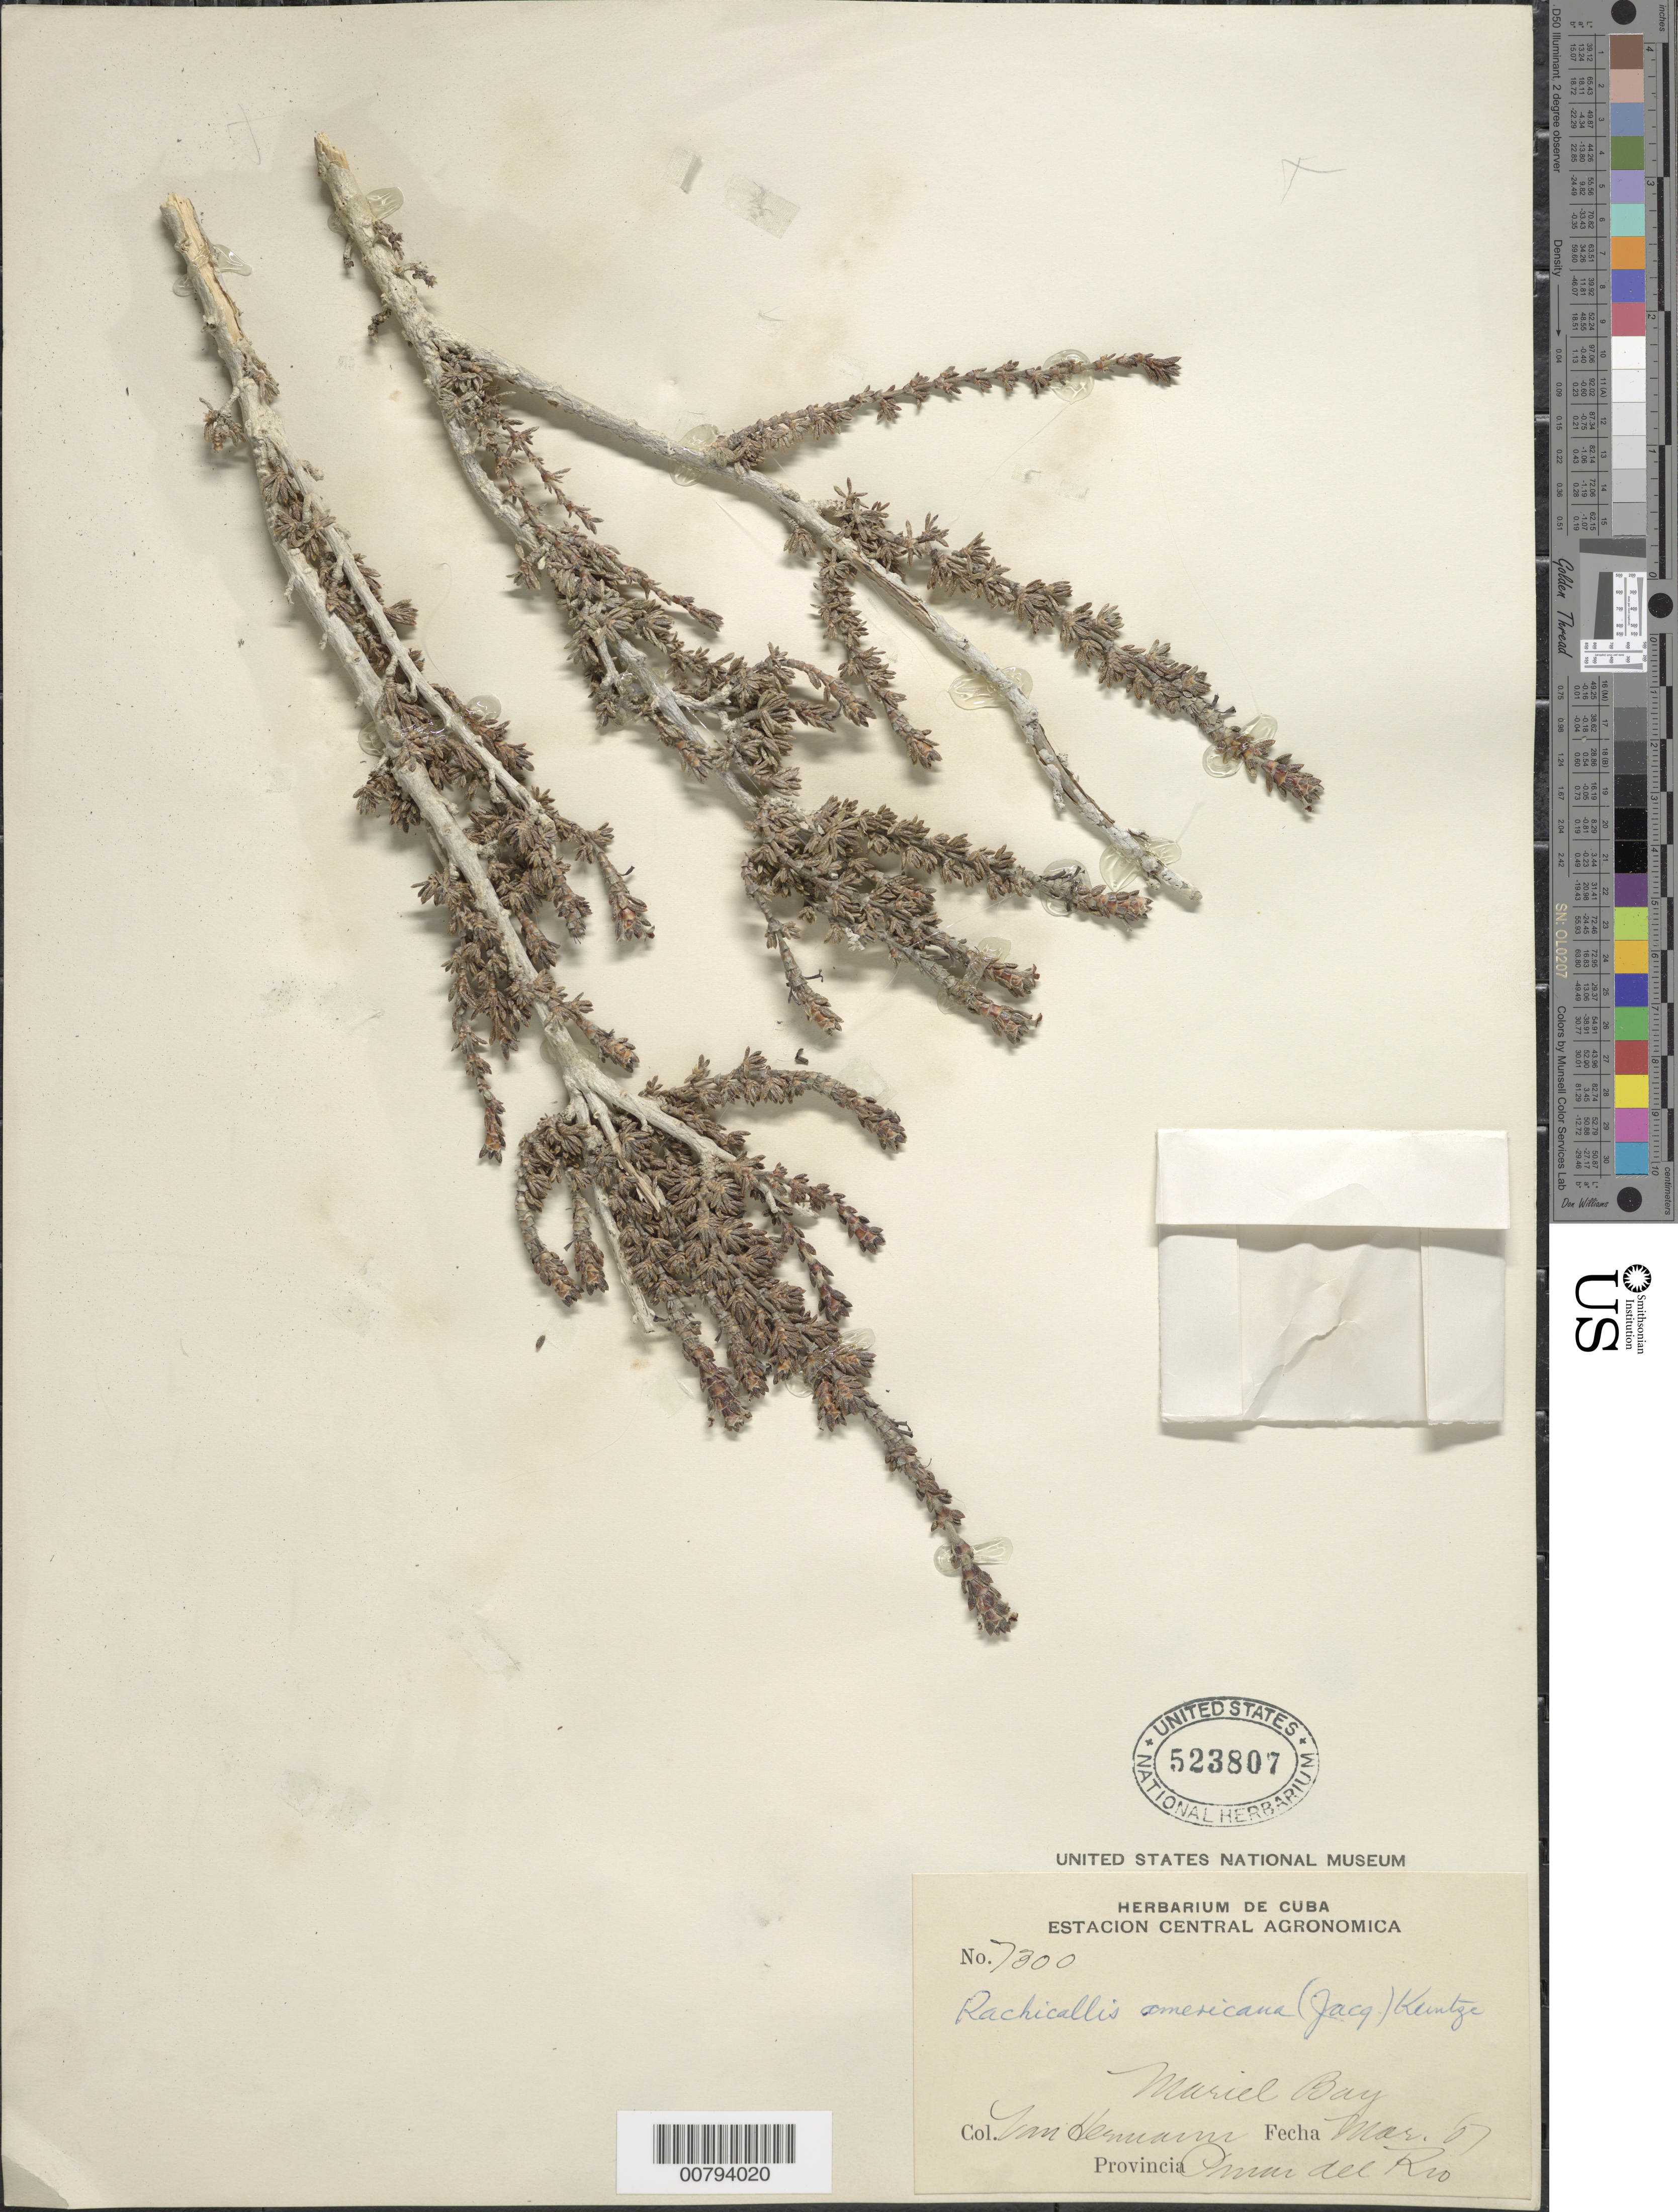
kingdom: Plantae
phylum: Tracheophyta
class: Magnoliopsida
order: Gentianales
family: Rubiaceae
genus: Rachicallis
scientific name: Rachicallis americana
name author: (Jacq.) Hitchc.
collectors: H. A. Van Hermann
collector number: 7300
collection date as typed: Mar 1907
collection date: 1907-03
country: Cuba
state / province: Pinar del Río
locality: Mariel Bay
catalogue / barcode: US 523807